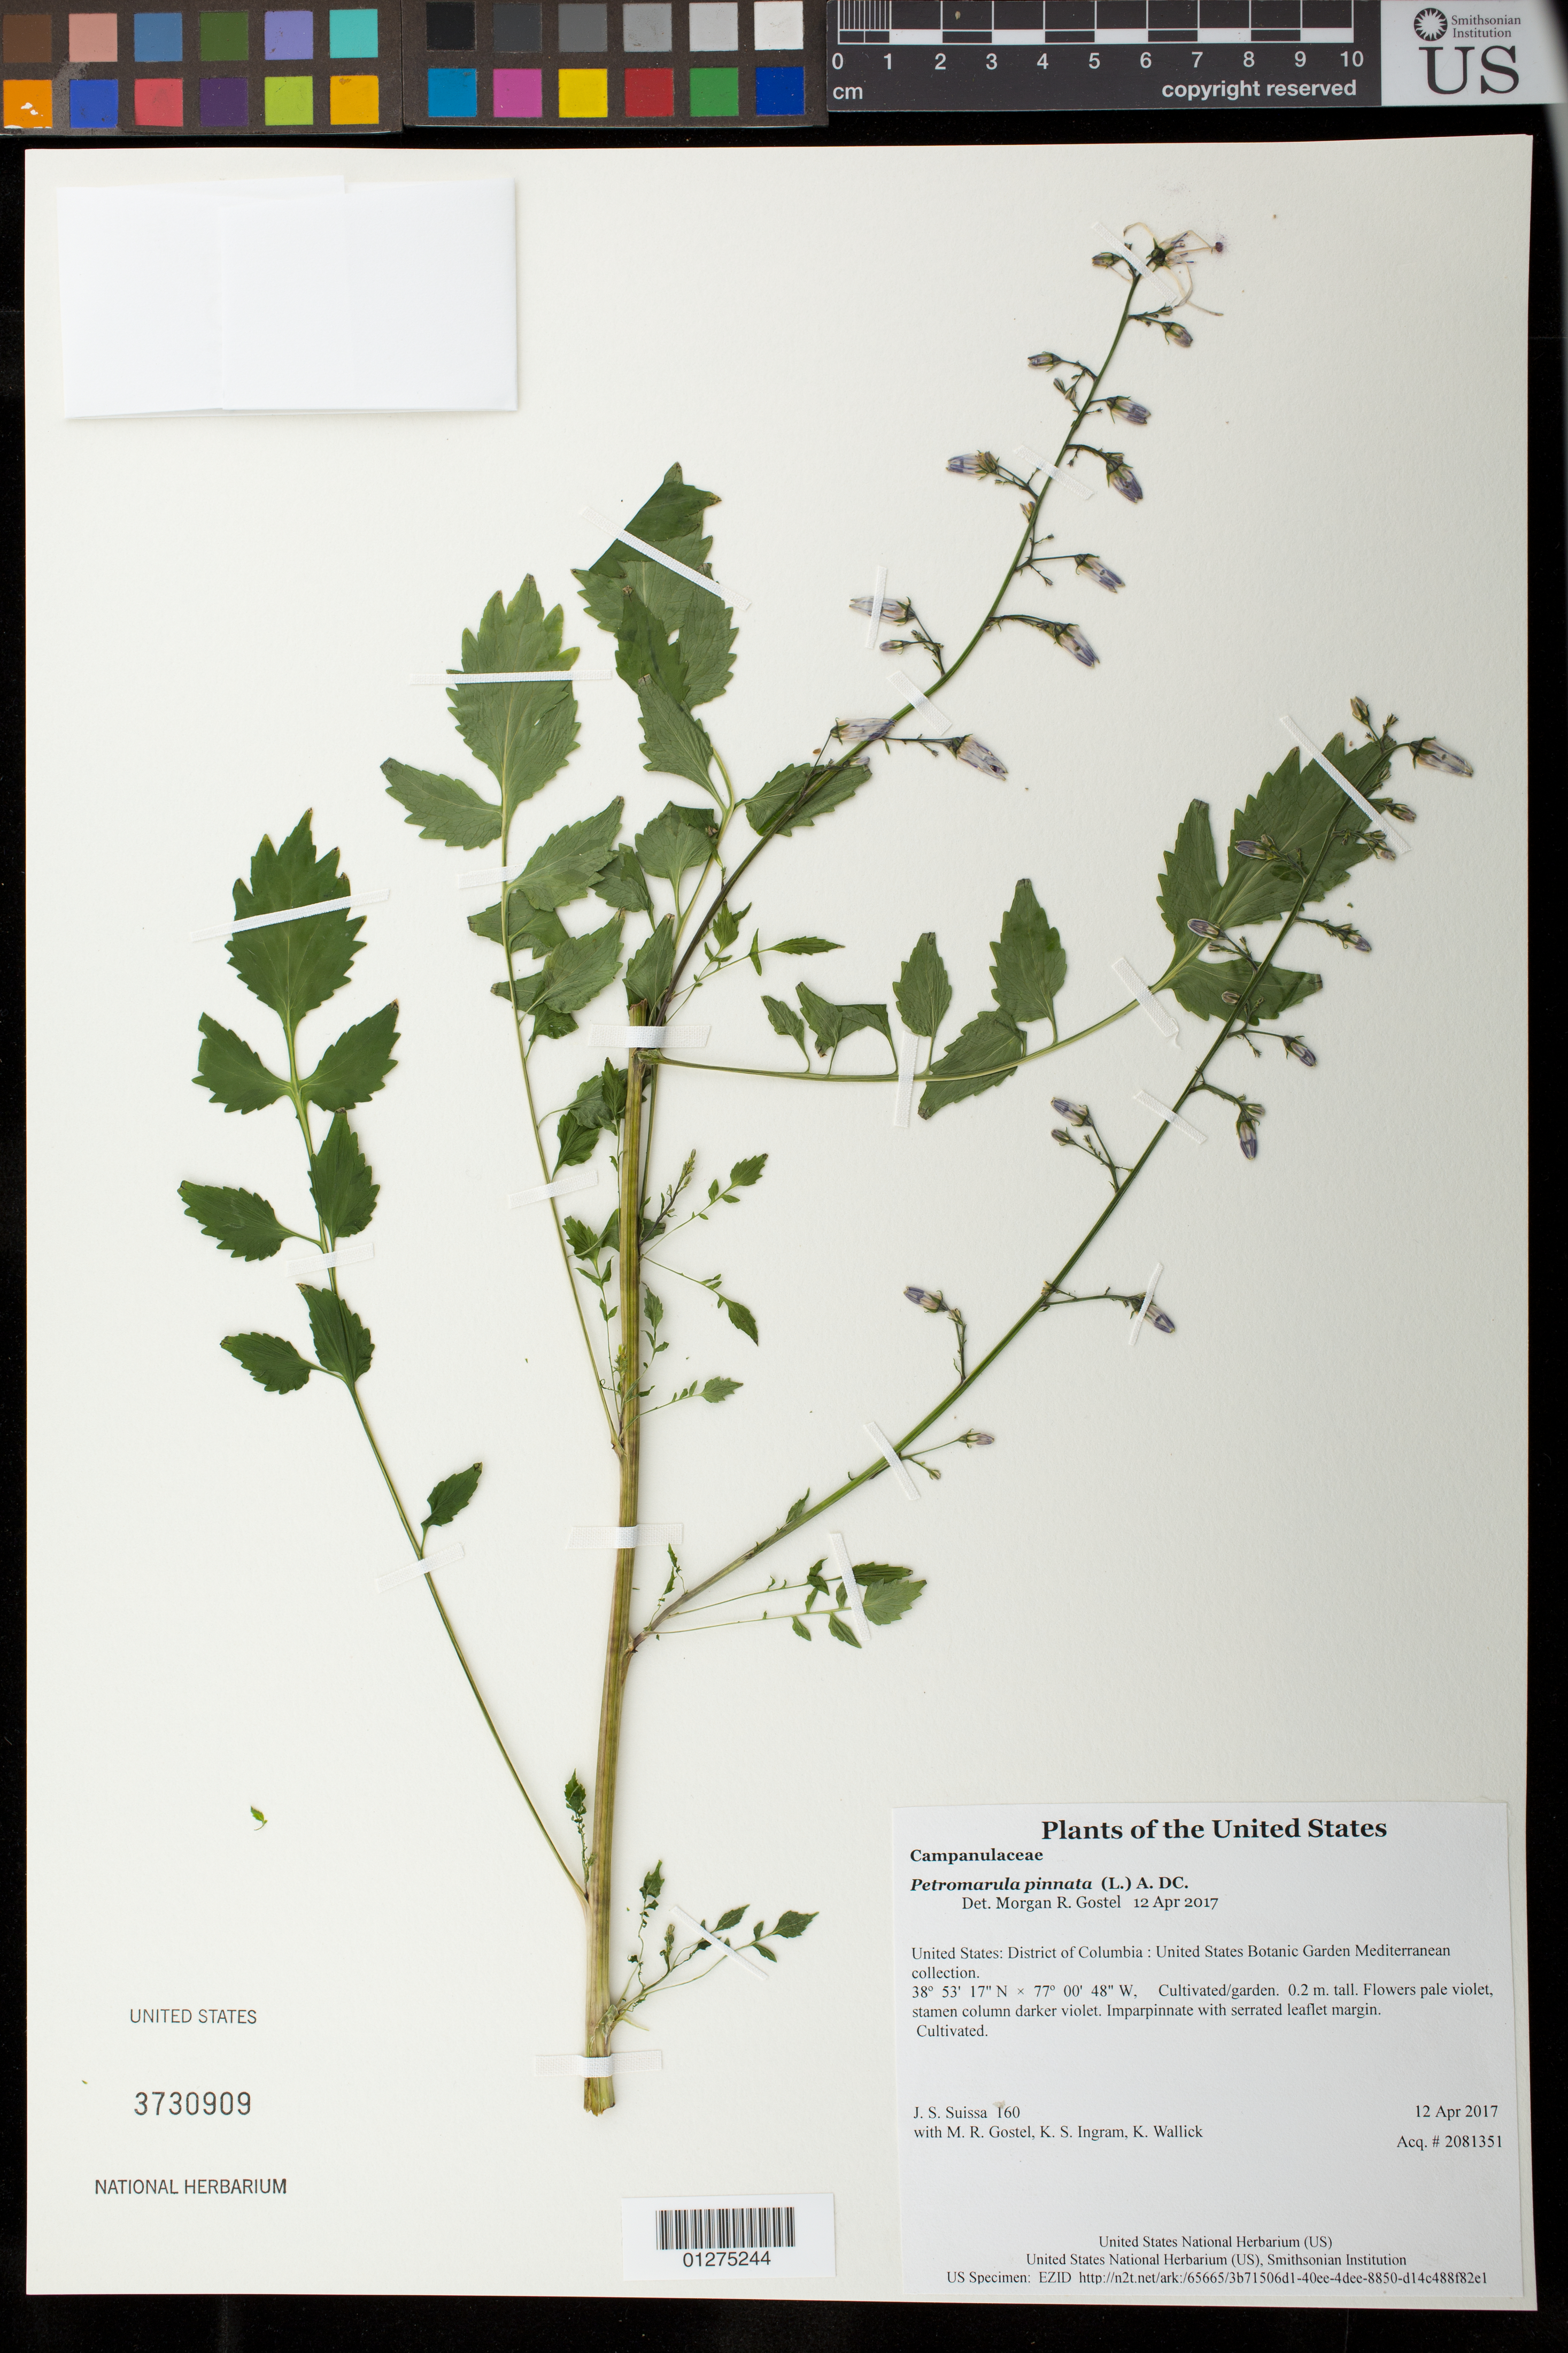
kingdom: Plantae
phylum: Tracheophyta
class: Magnoliopsida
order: Asterales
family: Campanulaceae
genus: Petromarula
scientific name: Petromarula pinnata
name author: (L.) A. DC.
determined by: Gostel, M. R.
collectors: J. S. Suissa, M. R. Gostel, K. S. Ingram & K. Wallick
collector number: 160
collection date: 2017-04-12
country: United States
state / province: District of Columbia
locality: United States Botanic Garden Mediterranean collection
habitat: Cultivated/garden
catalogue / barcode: US 3730909